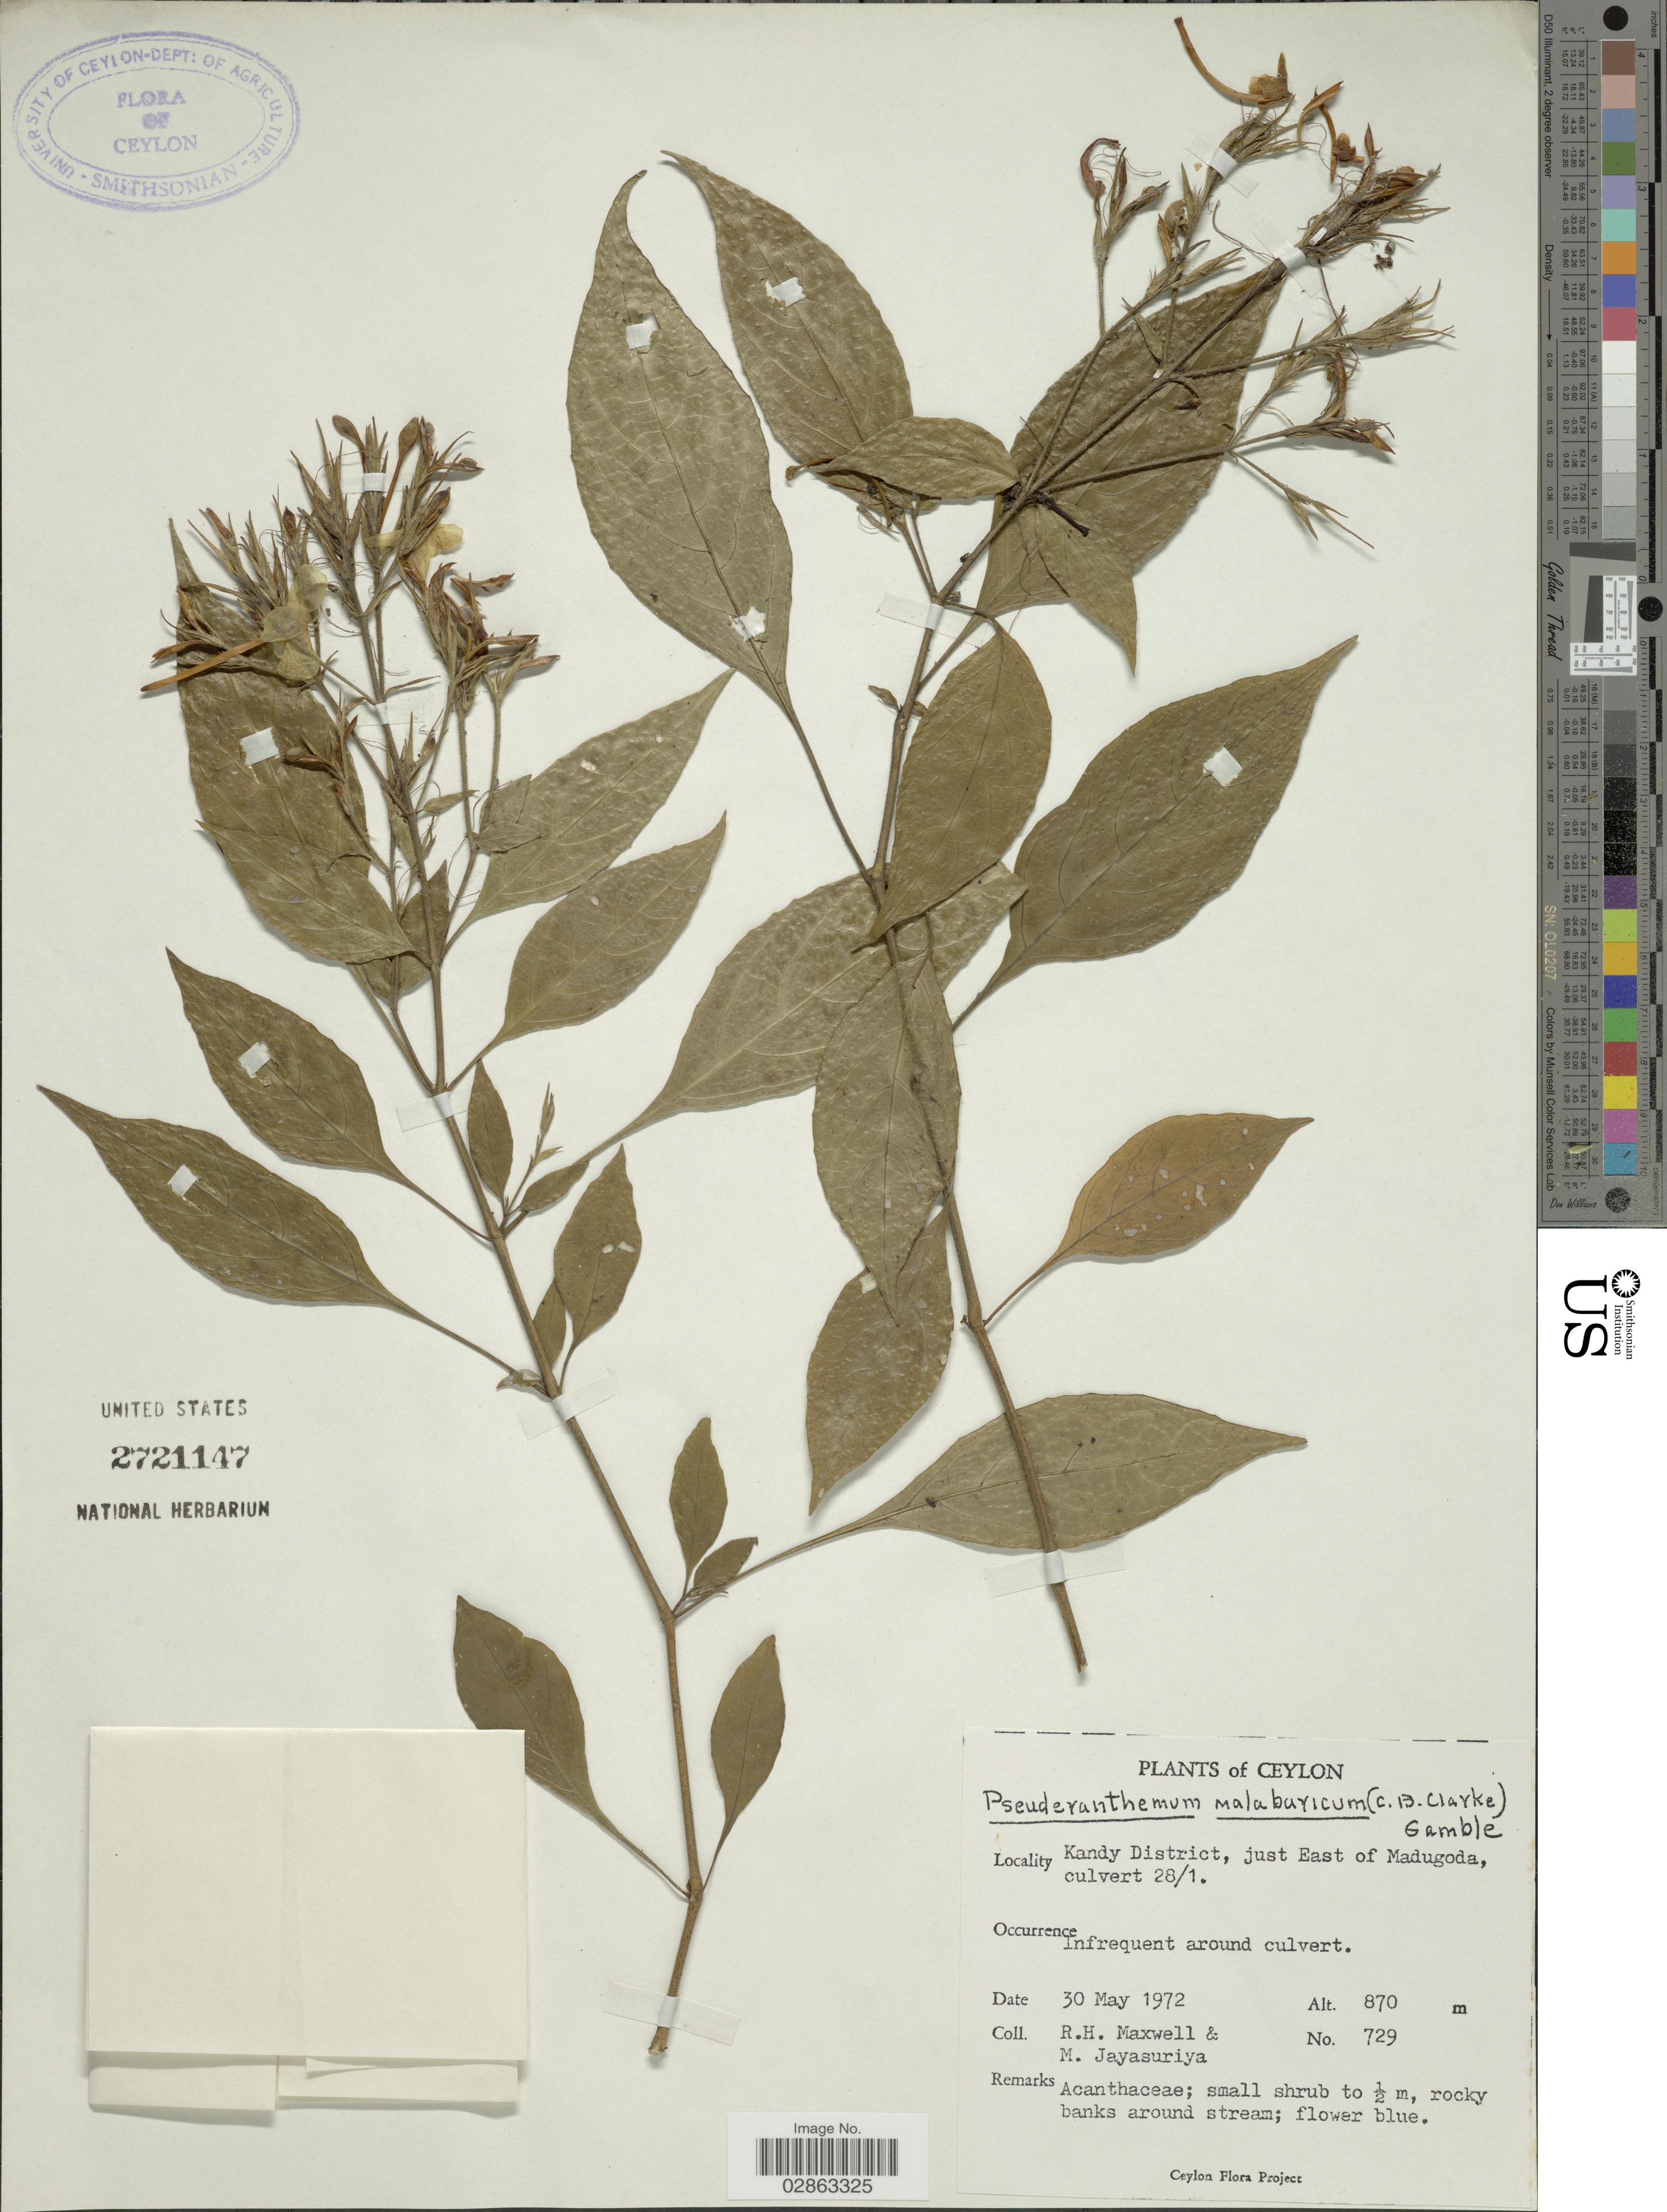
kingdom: Plantae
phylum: Tracheophyta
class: Magnoliopsida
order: Lamiales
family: Acanthaceae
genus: Eranthemum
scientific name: Eranthemum capense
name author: L.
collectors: R. Maxwell & M. Jayasuriya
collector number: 729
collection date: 1972-05-30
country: Sri Lanka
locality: Ceylon. Kandy District, just East of Madugoda, culvert 28/1.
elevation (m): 870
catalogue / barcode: US 2721147